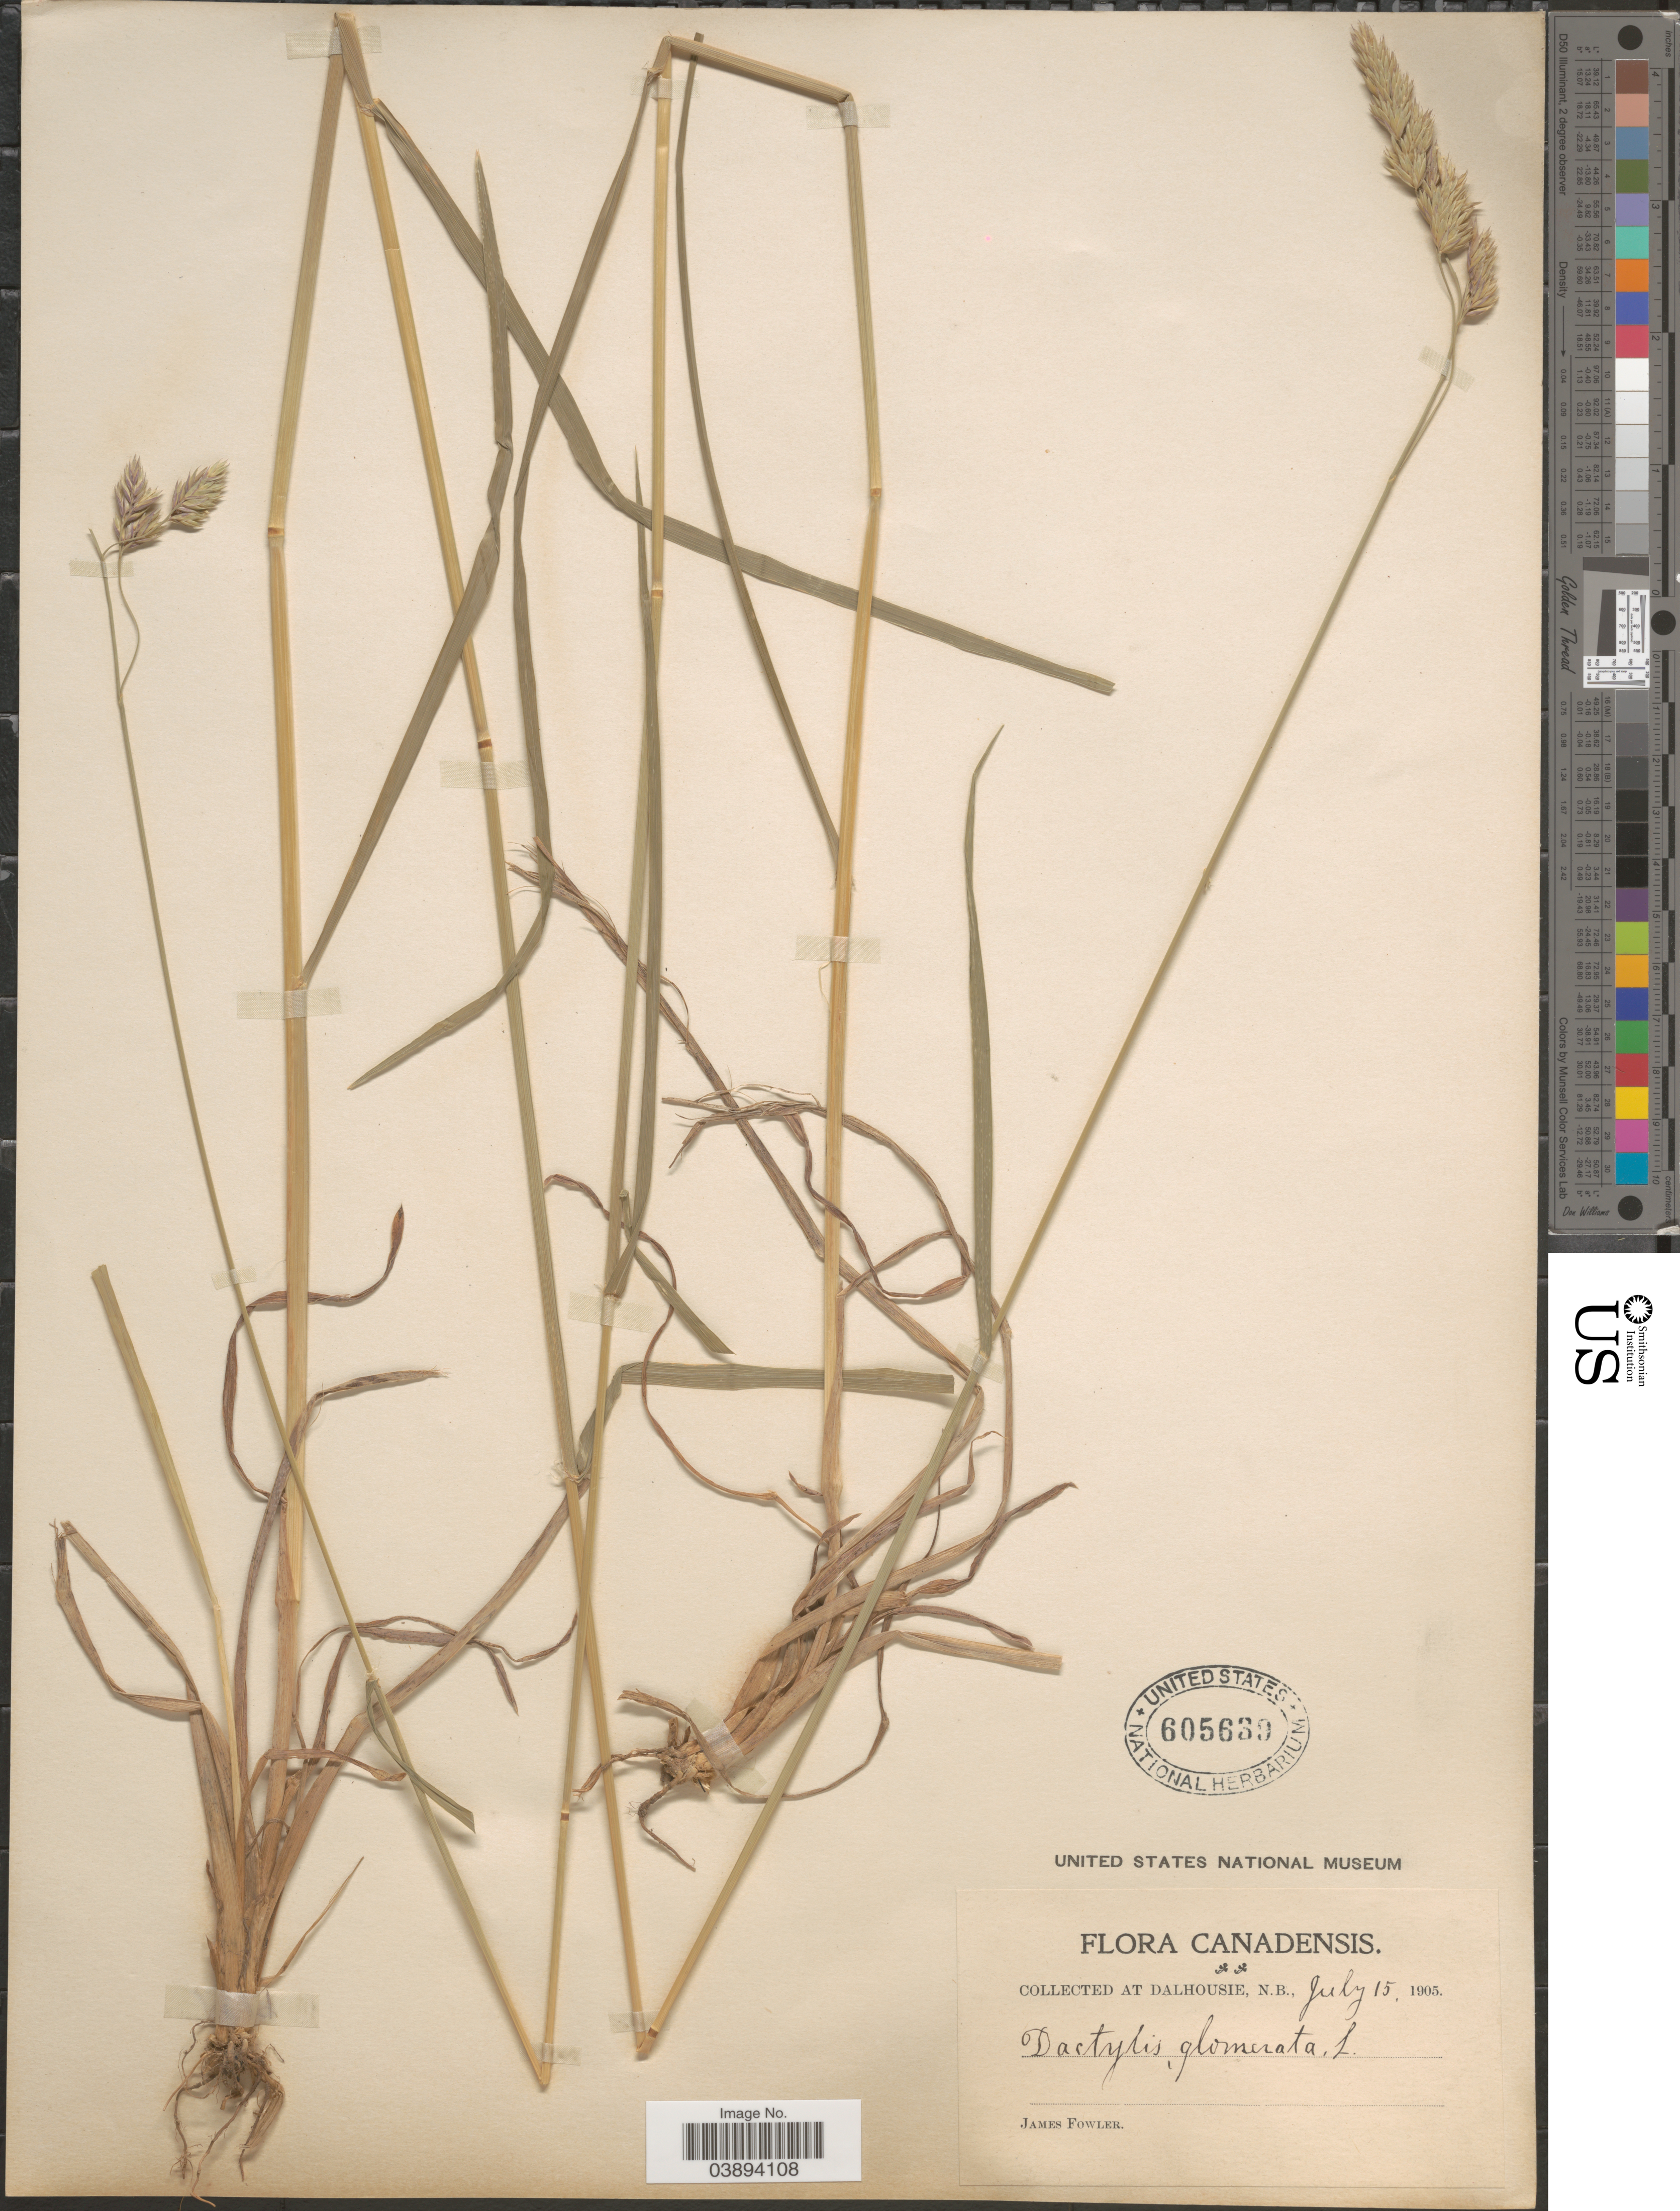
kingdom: Plantae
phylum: Tracheophyta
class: Liliopsida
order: Poales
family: Poaceae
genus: Dactylis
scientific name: Dactylis glomerata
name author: L.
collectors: J. P. Fowler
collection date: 1905-07-15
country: Canada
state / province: New Brunswick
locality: At Dalhousie.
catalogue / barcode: US 605639